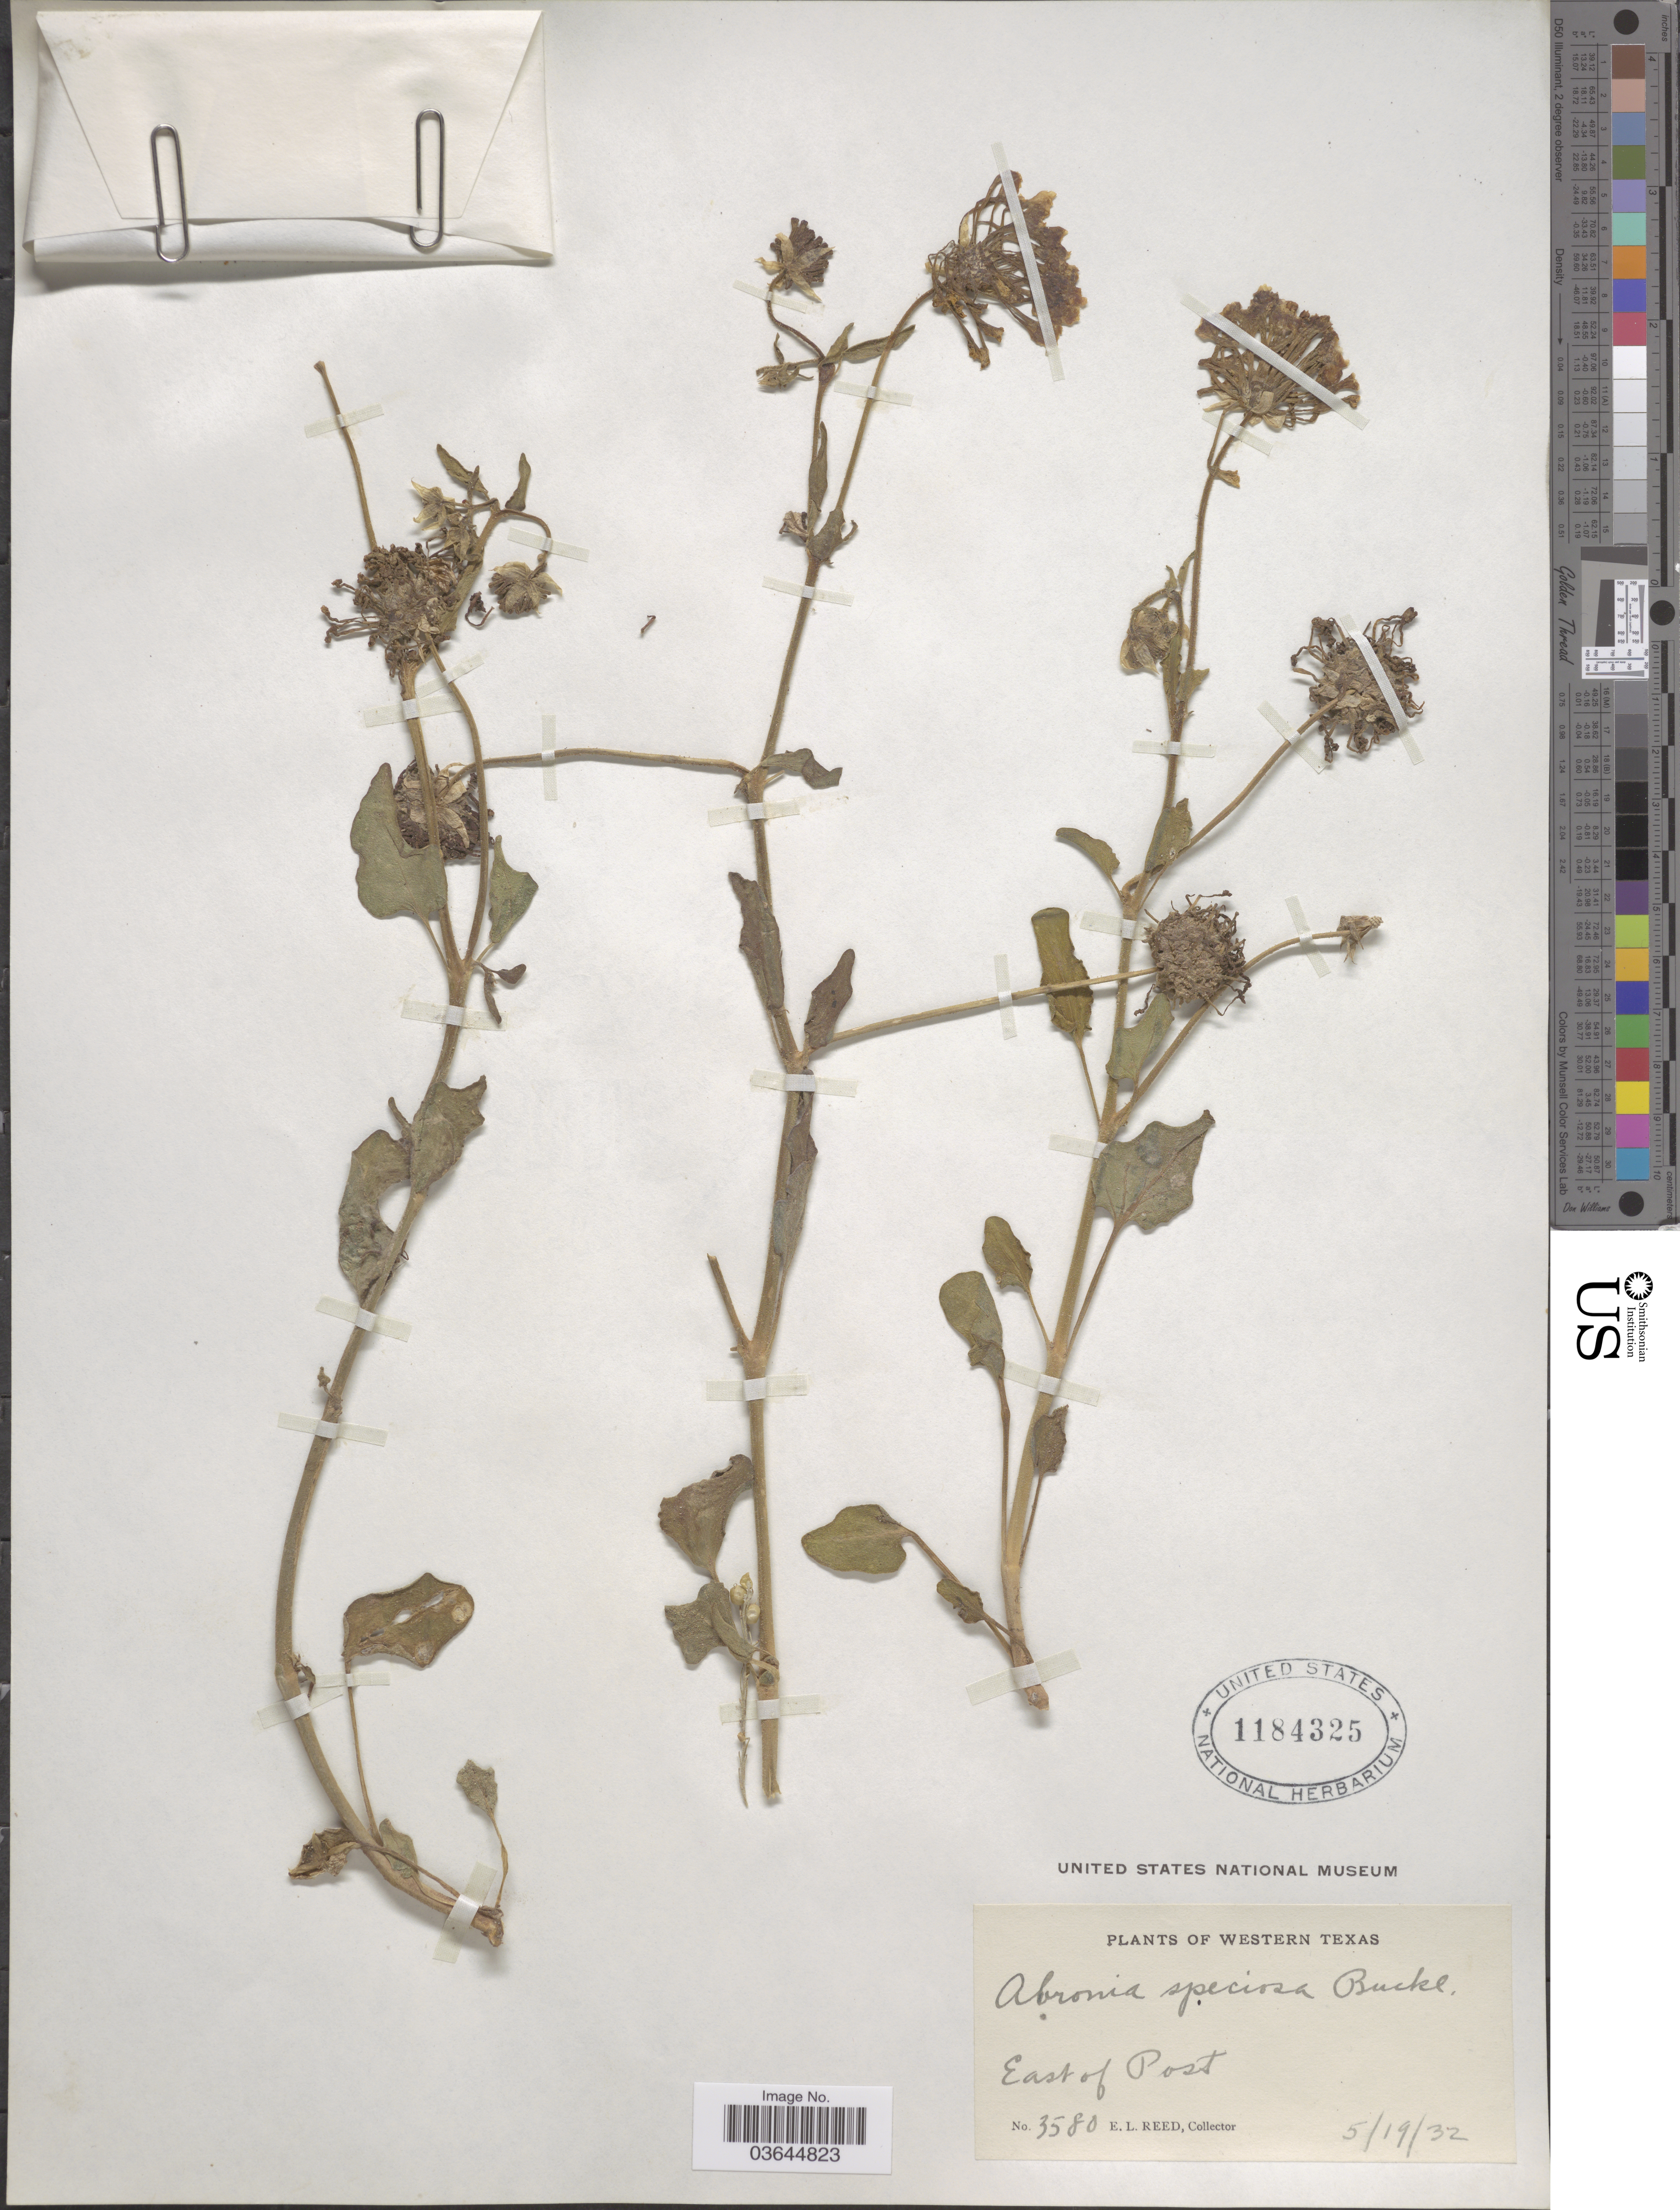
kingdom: Plantae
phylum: Tracheophyta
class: Magnoliopsida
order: Caryophyllales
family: Nyctaginaceae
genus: Abronia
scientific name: Abronia texana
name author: Standl.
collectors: E. Reed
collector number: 3580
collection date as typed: Transcribed d/m/y: 19/5/32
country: United States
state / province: Texas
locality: Western Texas. East of Post.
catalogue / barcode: US 1184325